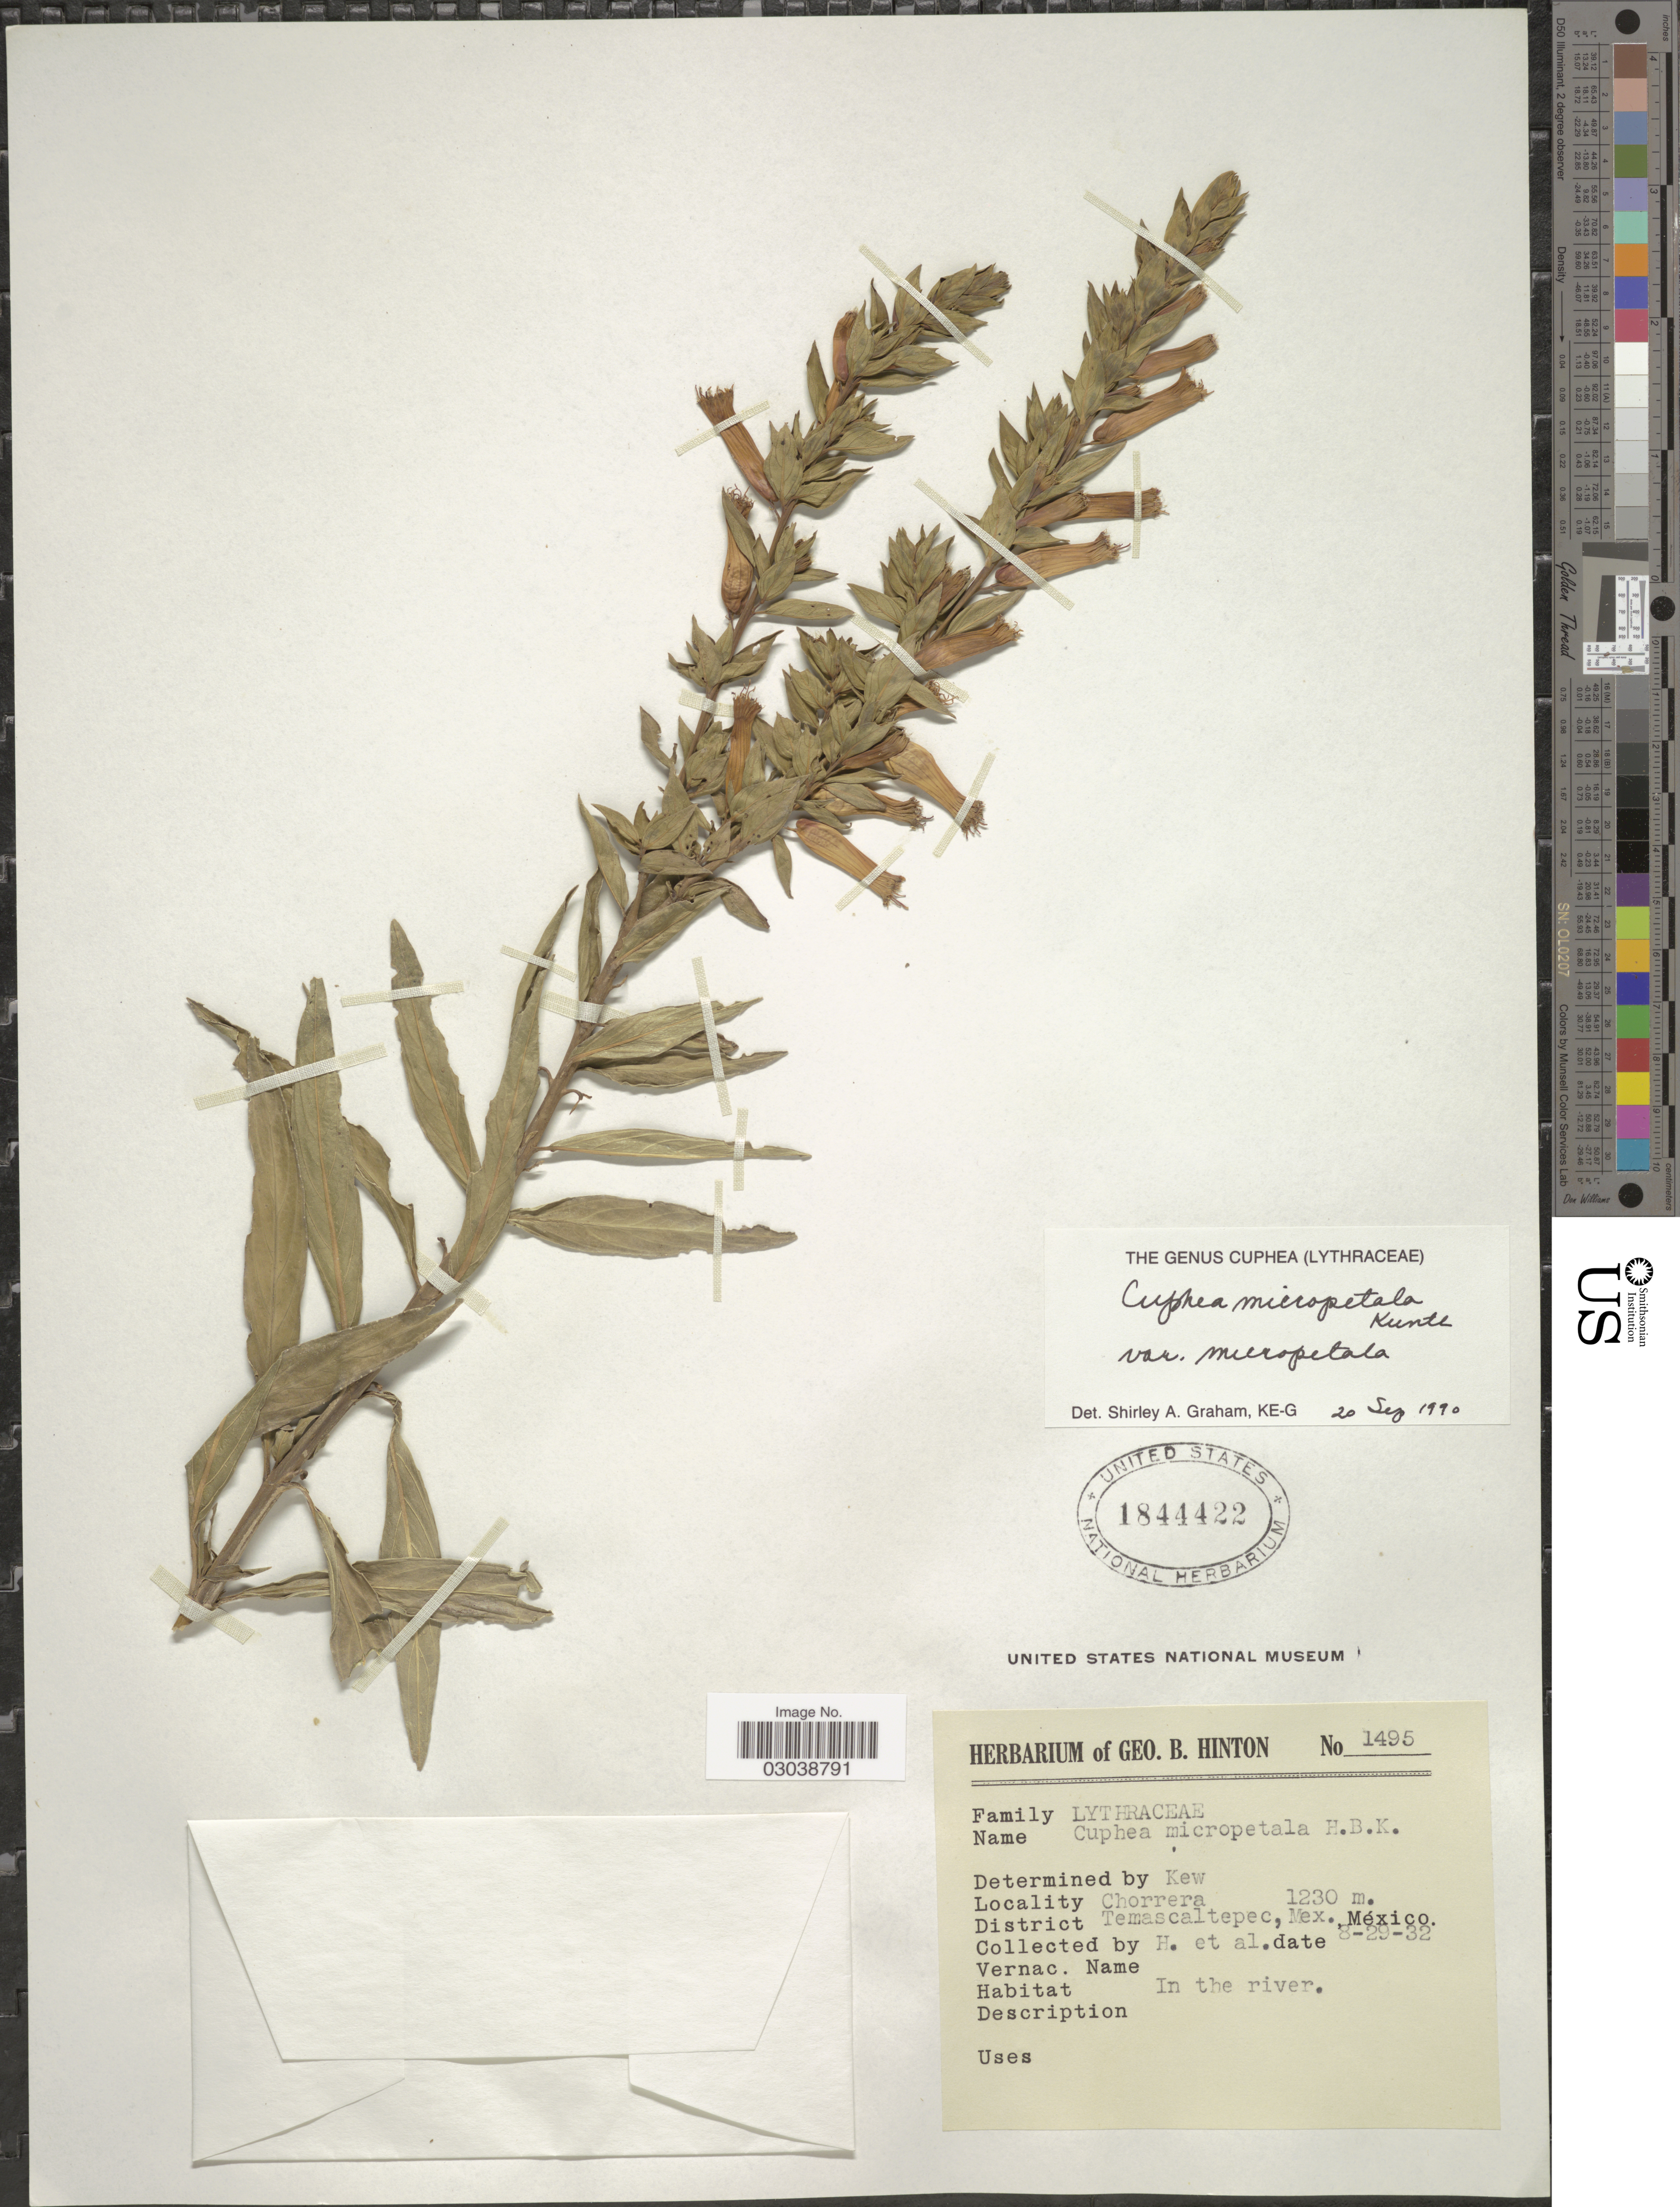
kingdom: Plantae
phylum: Tracheophyta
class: Magnoliopsida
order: Myrtales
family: Lythraceae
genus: Cuphea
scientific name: Cuphea micropetala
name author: Kunth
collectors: G. B. Hinton & et al.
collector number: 1495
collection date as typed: Transcribed d/m/y: 29/8/32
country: Mexico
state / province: México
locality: Chorrera, District Temascaltepec. In the river.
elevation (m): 1230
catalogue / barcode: US 1844422